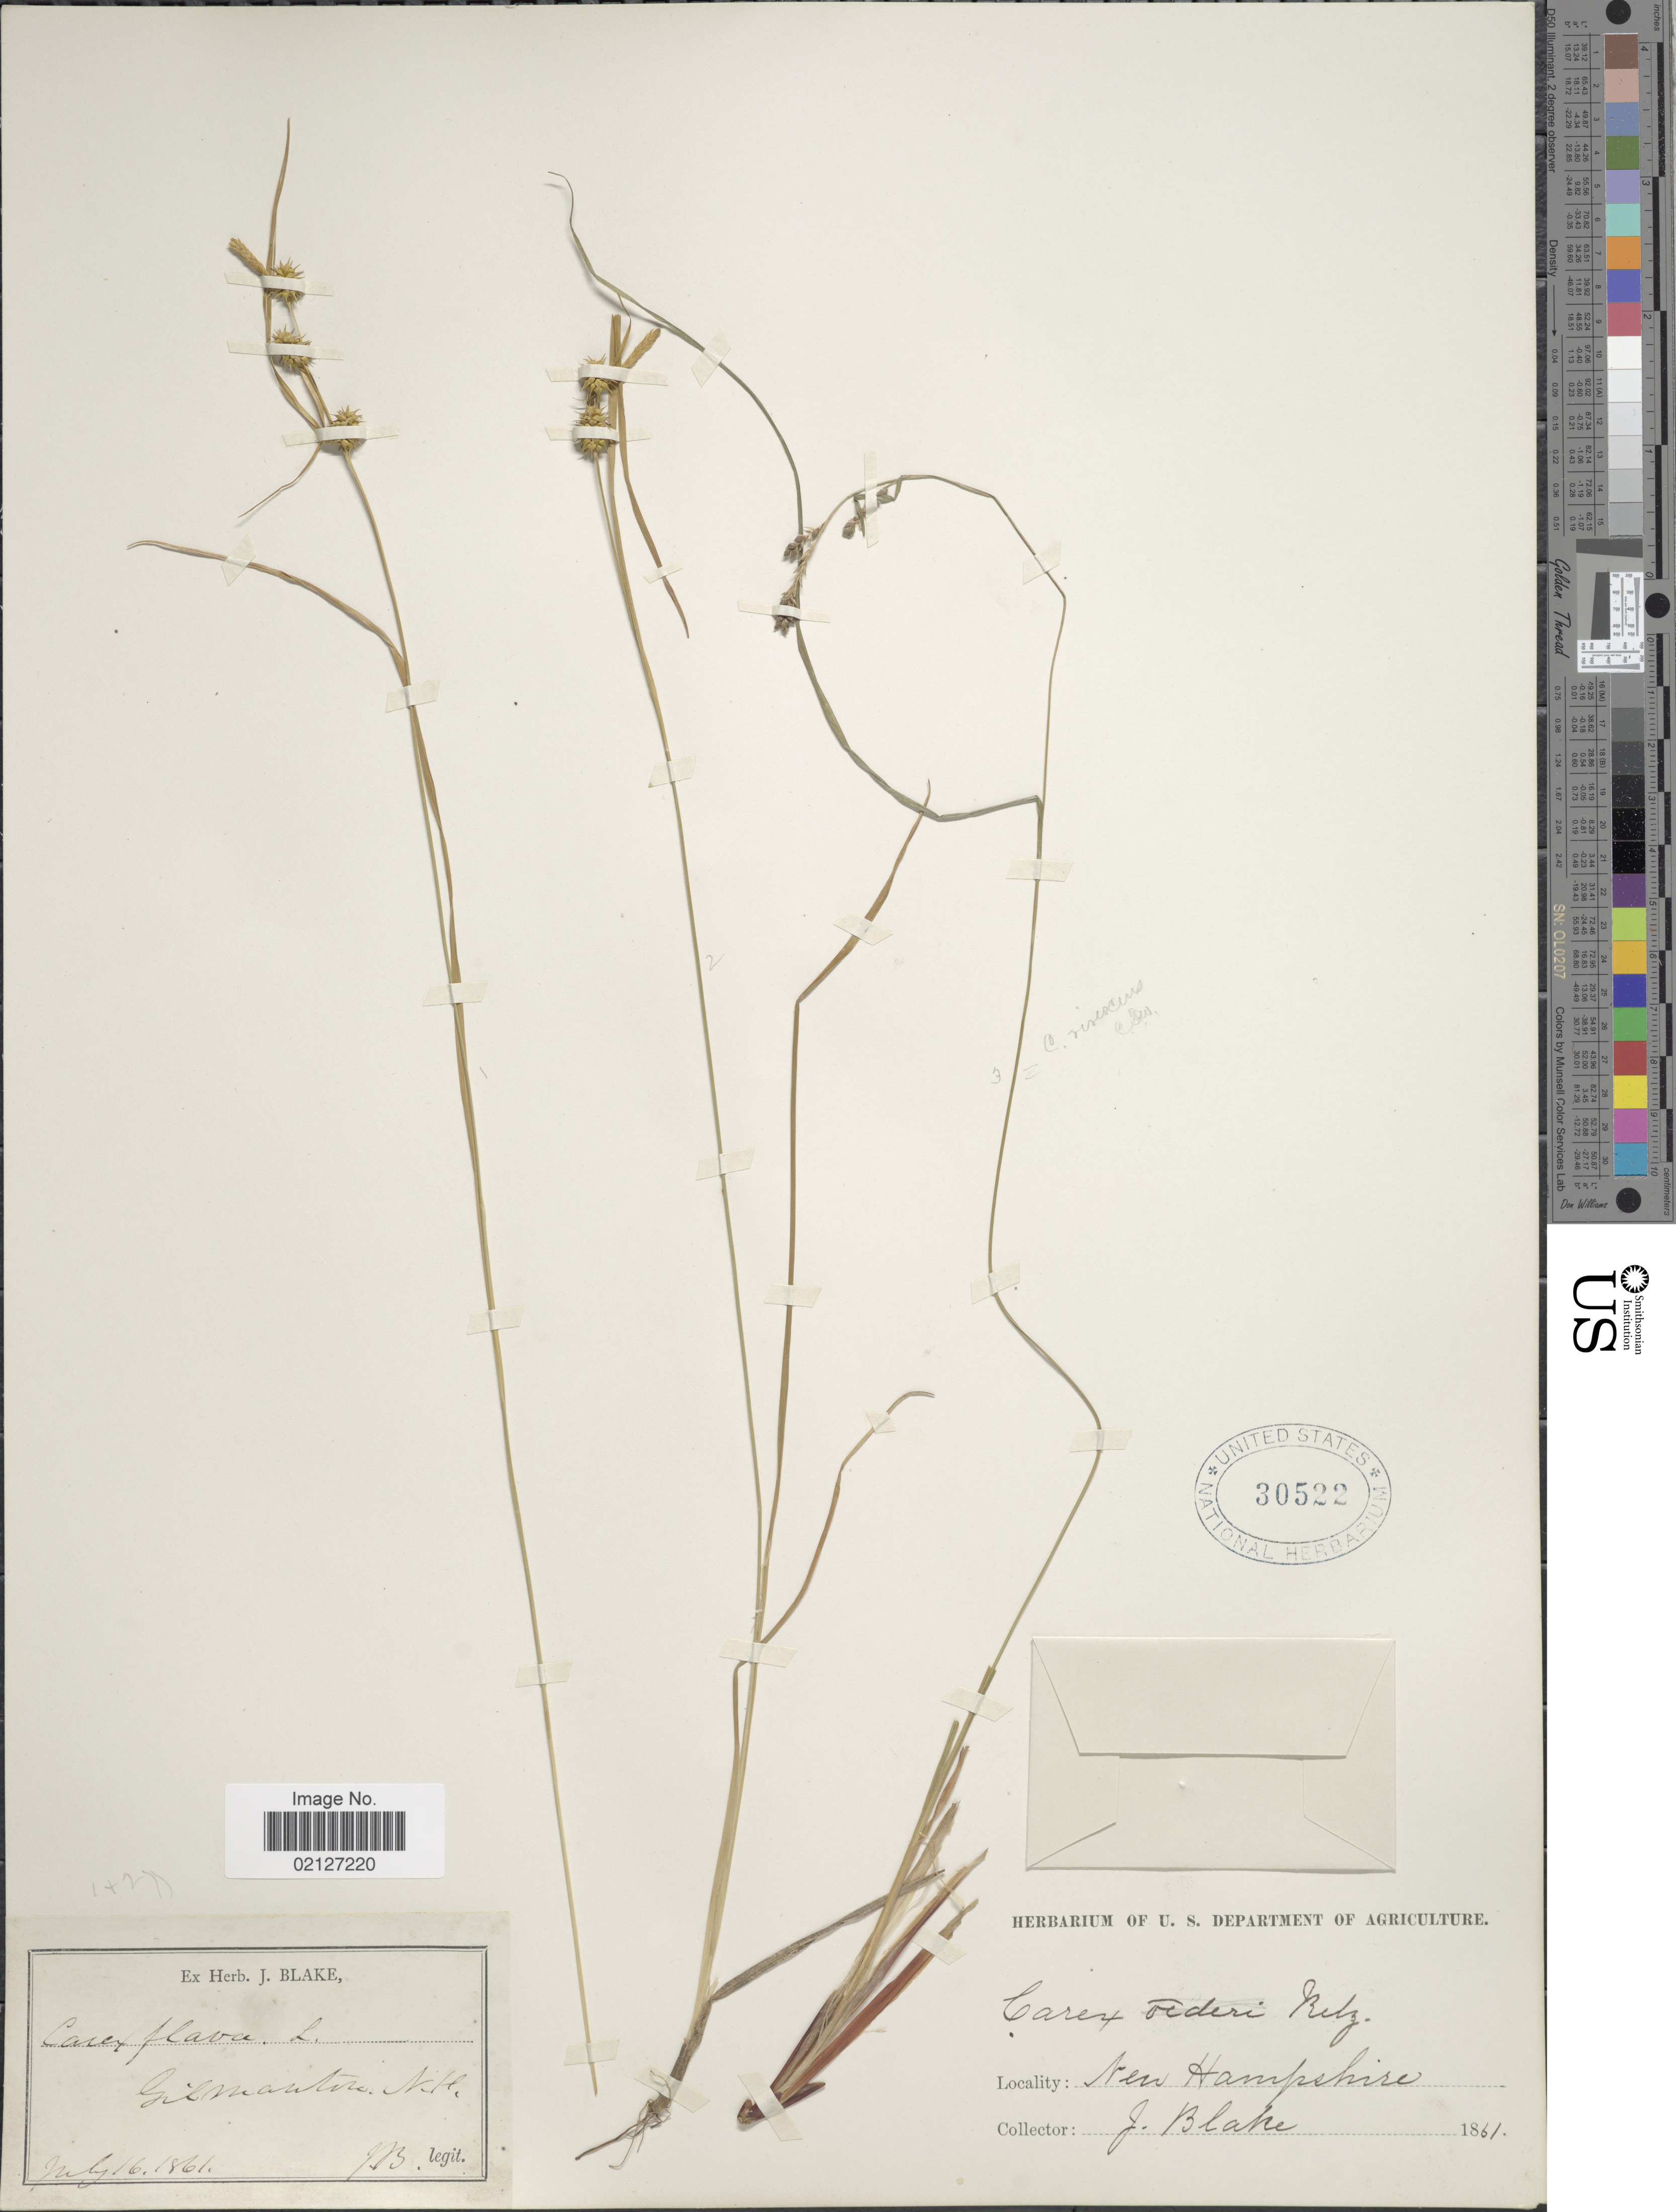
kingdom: Plantae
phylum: Tracheophyta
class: Liliopsida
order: Poales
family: Cyperaceae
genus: Carex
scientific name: Carex oederi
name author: Retz.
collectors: J. Blake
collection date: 1891-07-16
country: United States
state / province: New Hampshire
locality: Gilmanton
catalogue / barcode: US 30522